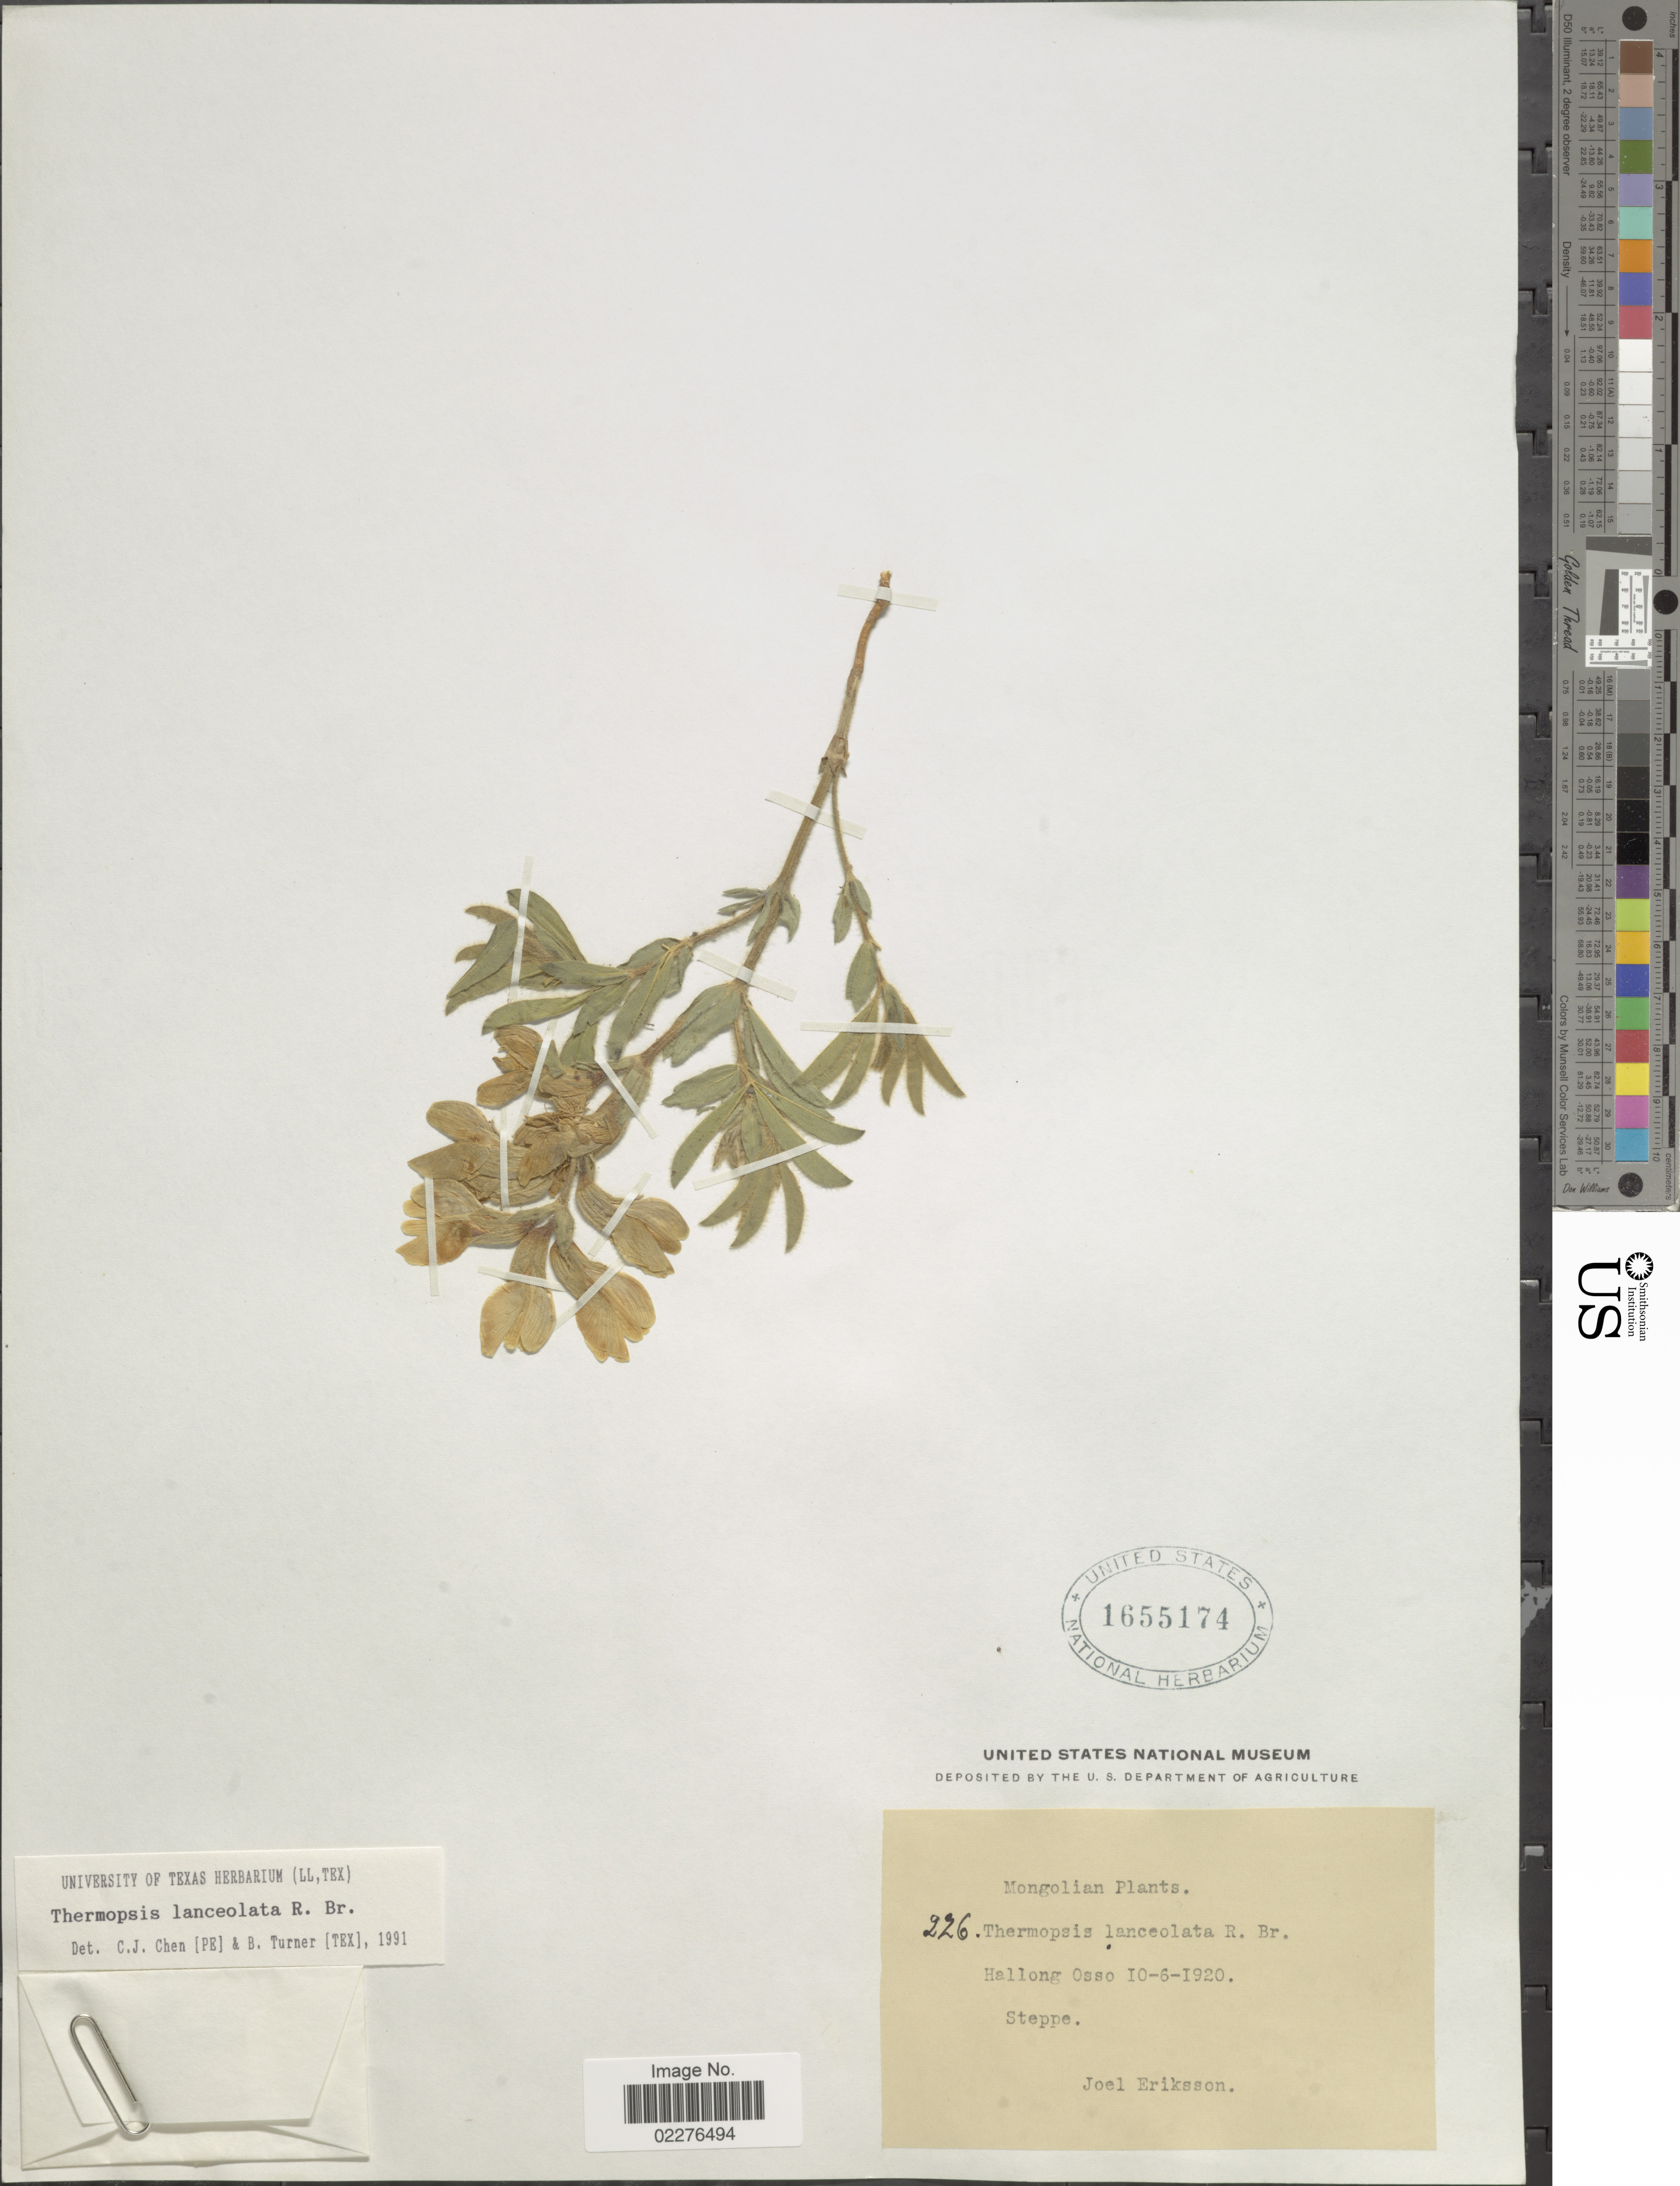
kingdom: Plantae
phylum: Tracheophyta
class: Magnoliopsida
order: Fabales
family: Fabaceae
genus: Thermopsis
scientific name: Thermopsis lanceolata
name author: R. Br.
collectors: J. Eriksson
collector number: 226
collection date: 1920-06-10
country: Mongolia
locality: Hallong, Steppe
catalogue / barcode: US 1655174